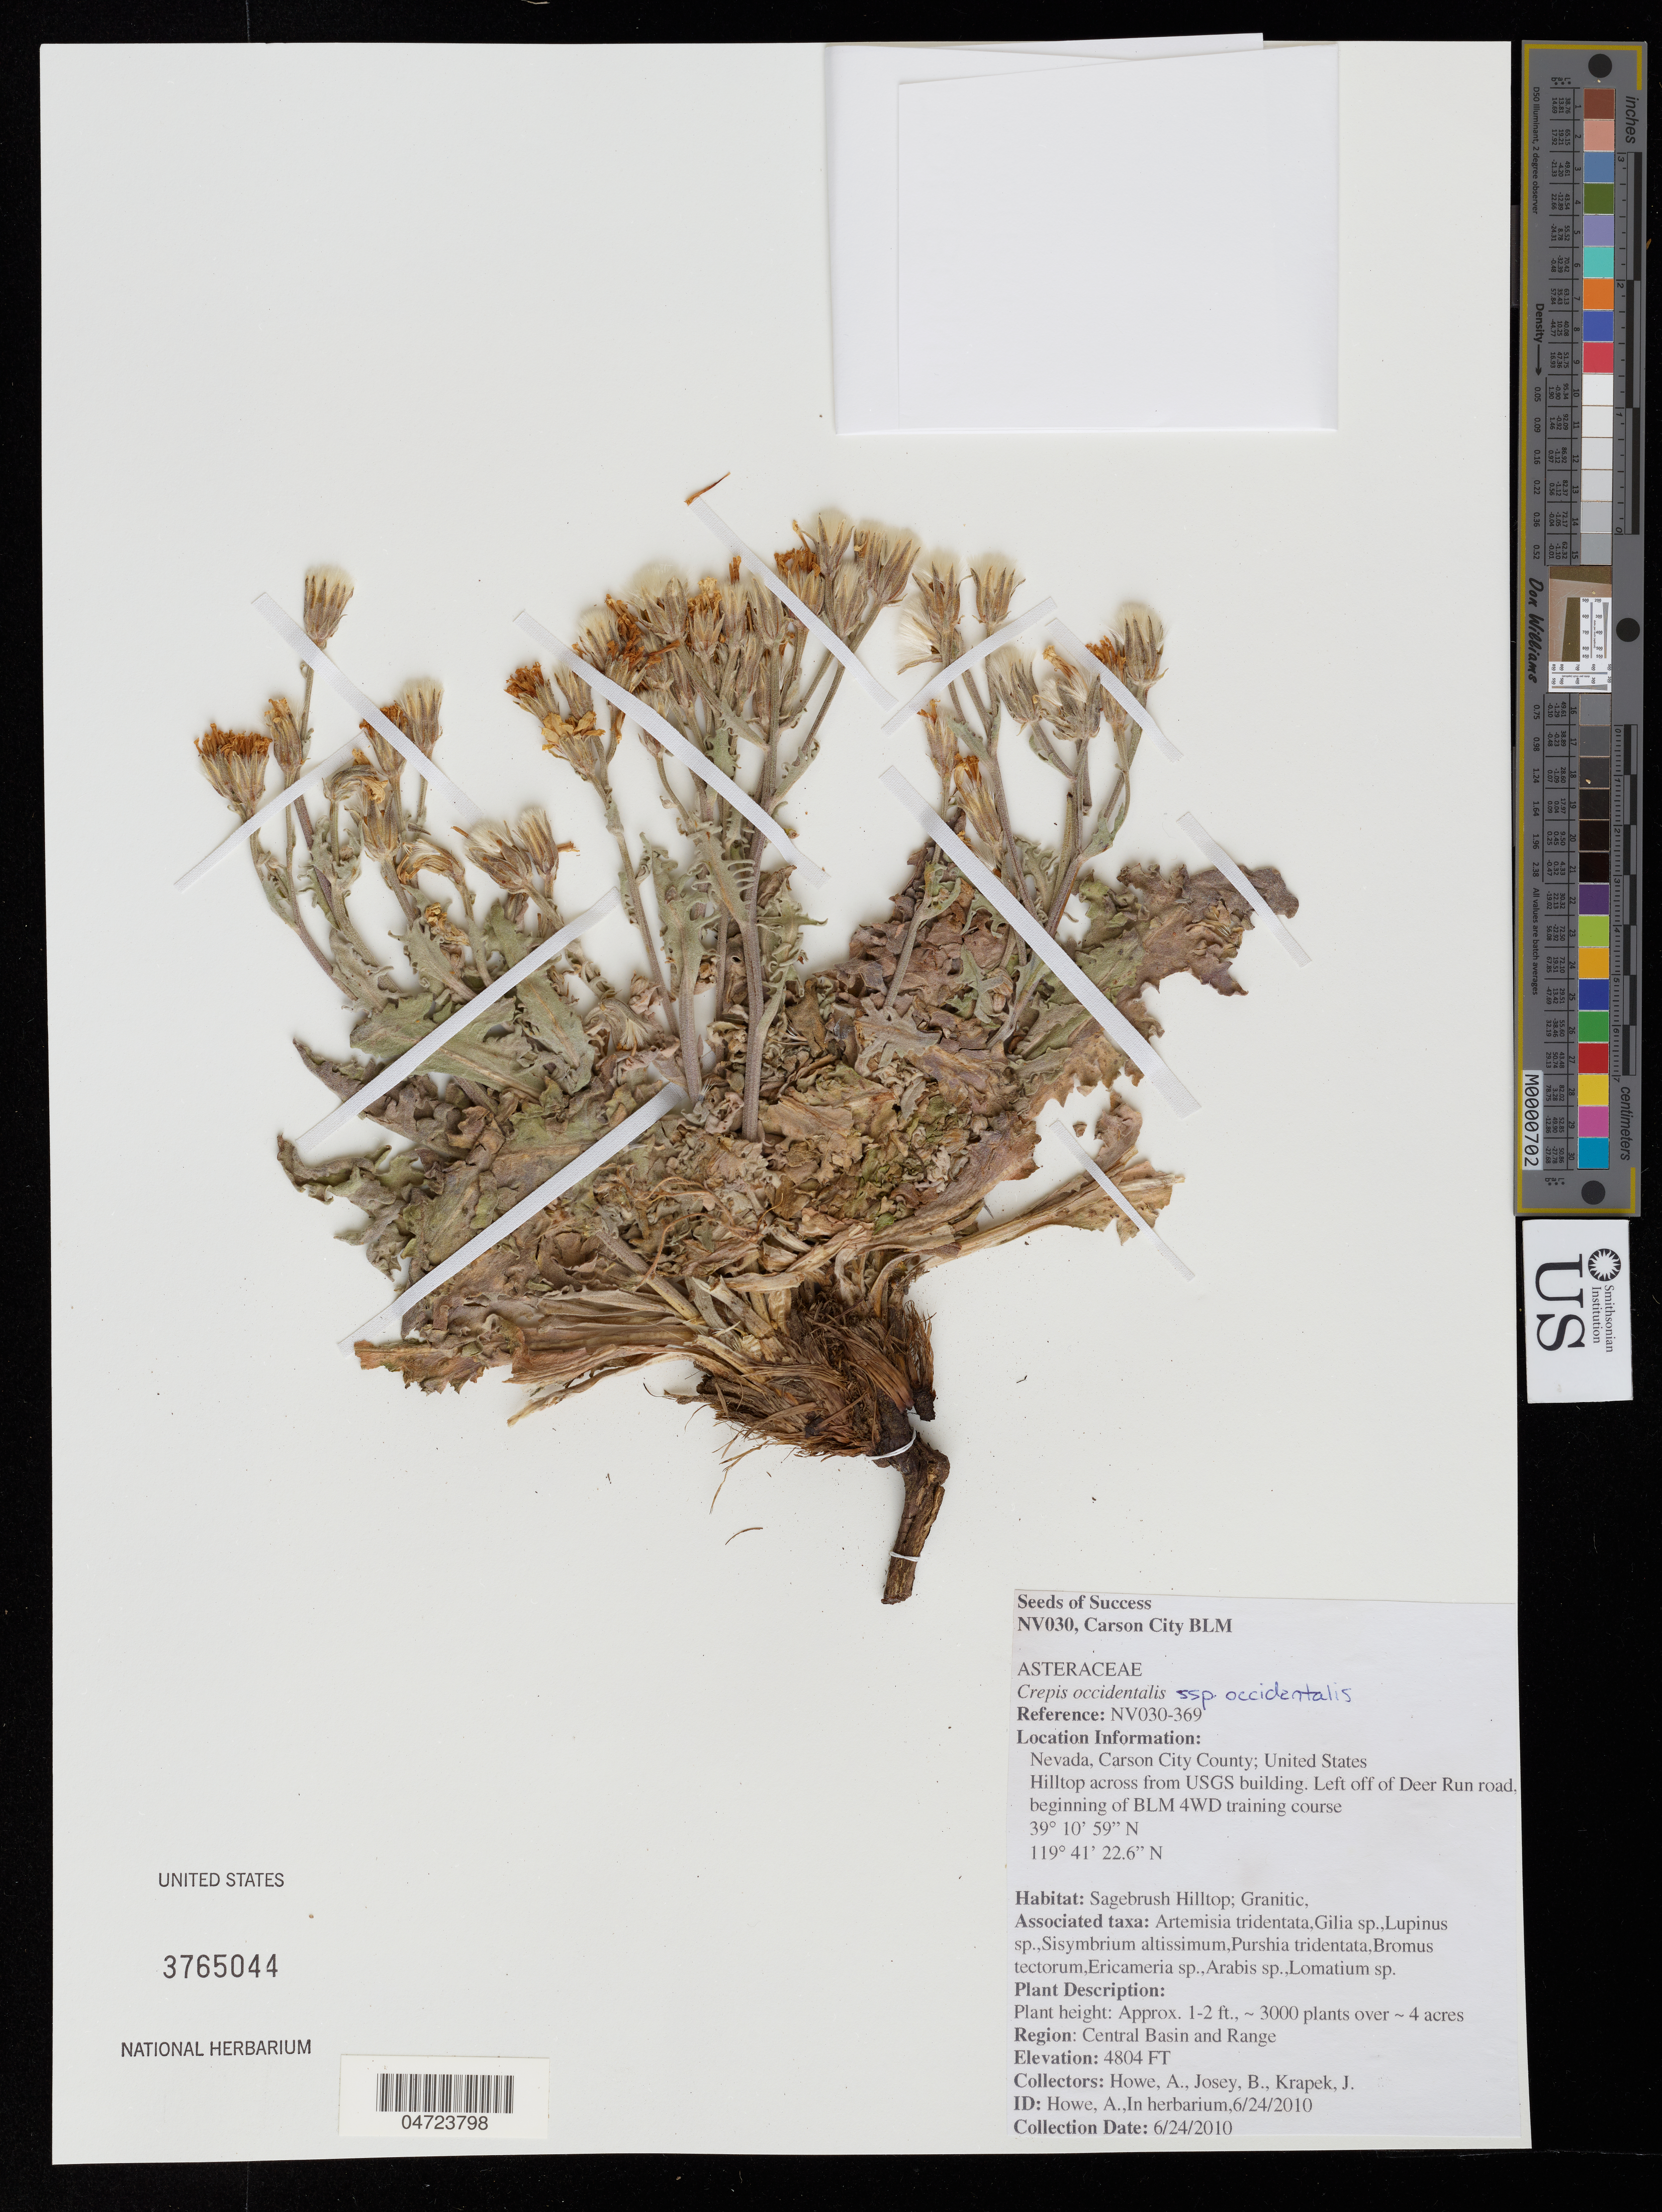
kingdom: Plantae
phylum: Tracheophyta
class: Magnoliopsida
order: Asterales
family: Asteraceae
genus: Crepis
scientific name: Crepis occidentalis subsp. occidentalis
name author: Nutt.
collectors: A. Howe, B. Josey & J. J. Krapek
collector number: NV030-369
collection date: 2010-06-24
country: United States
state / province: Nevada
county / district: Carson City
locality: Carson City County. Hilltop across from USGS building. Left off of Deer Run road, beginning of BLM 4WD training course. Region: Central Basin and Range.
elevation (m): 1464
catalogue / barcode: US 3765044